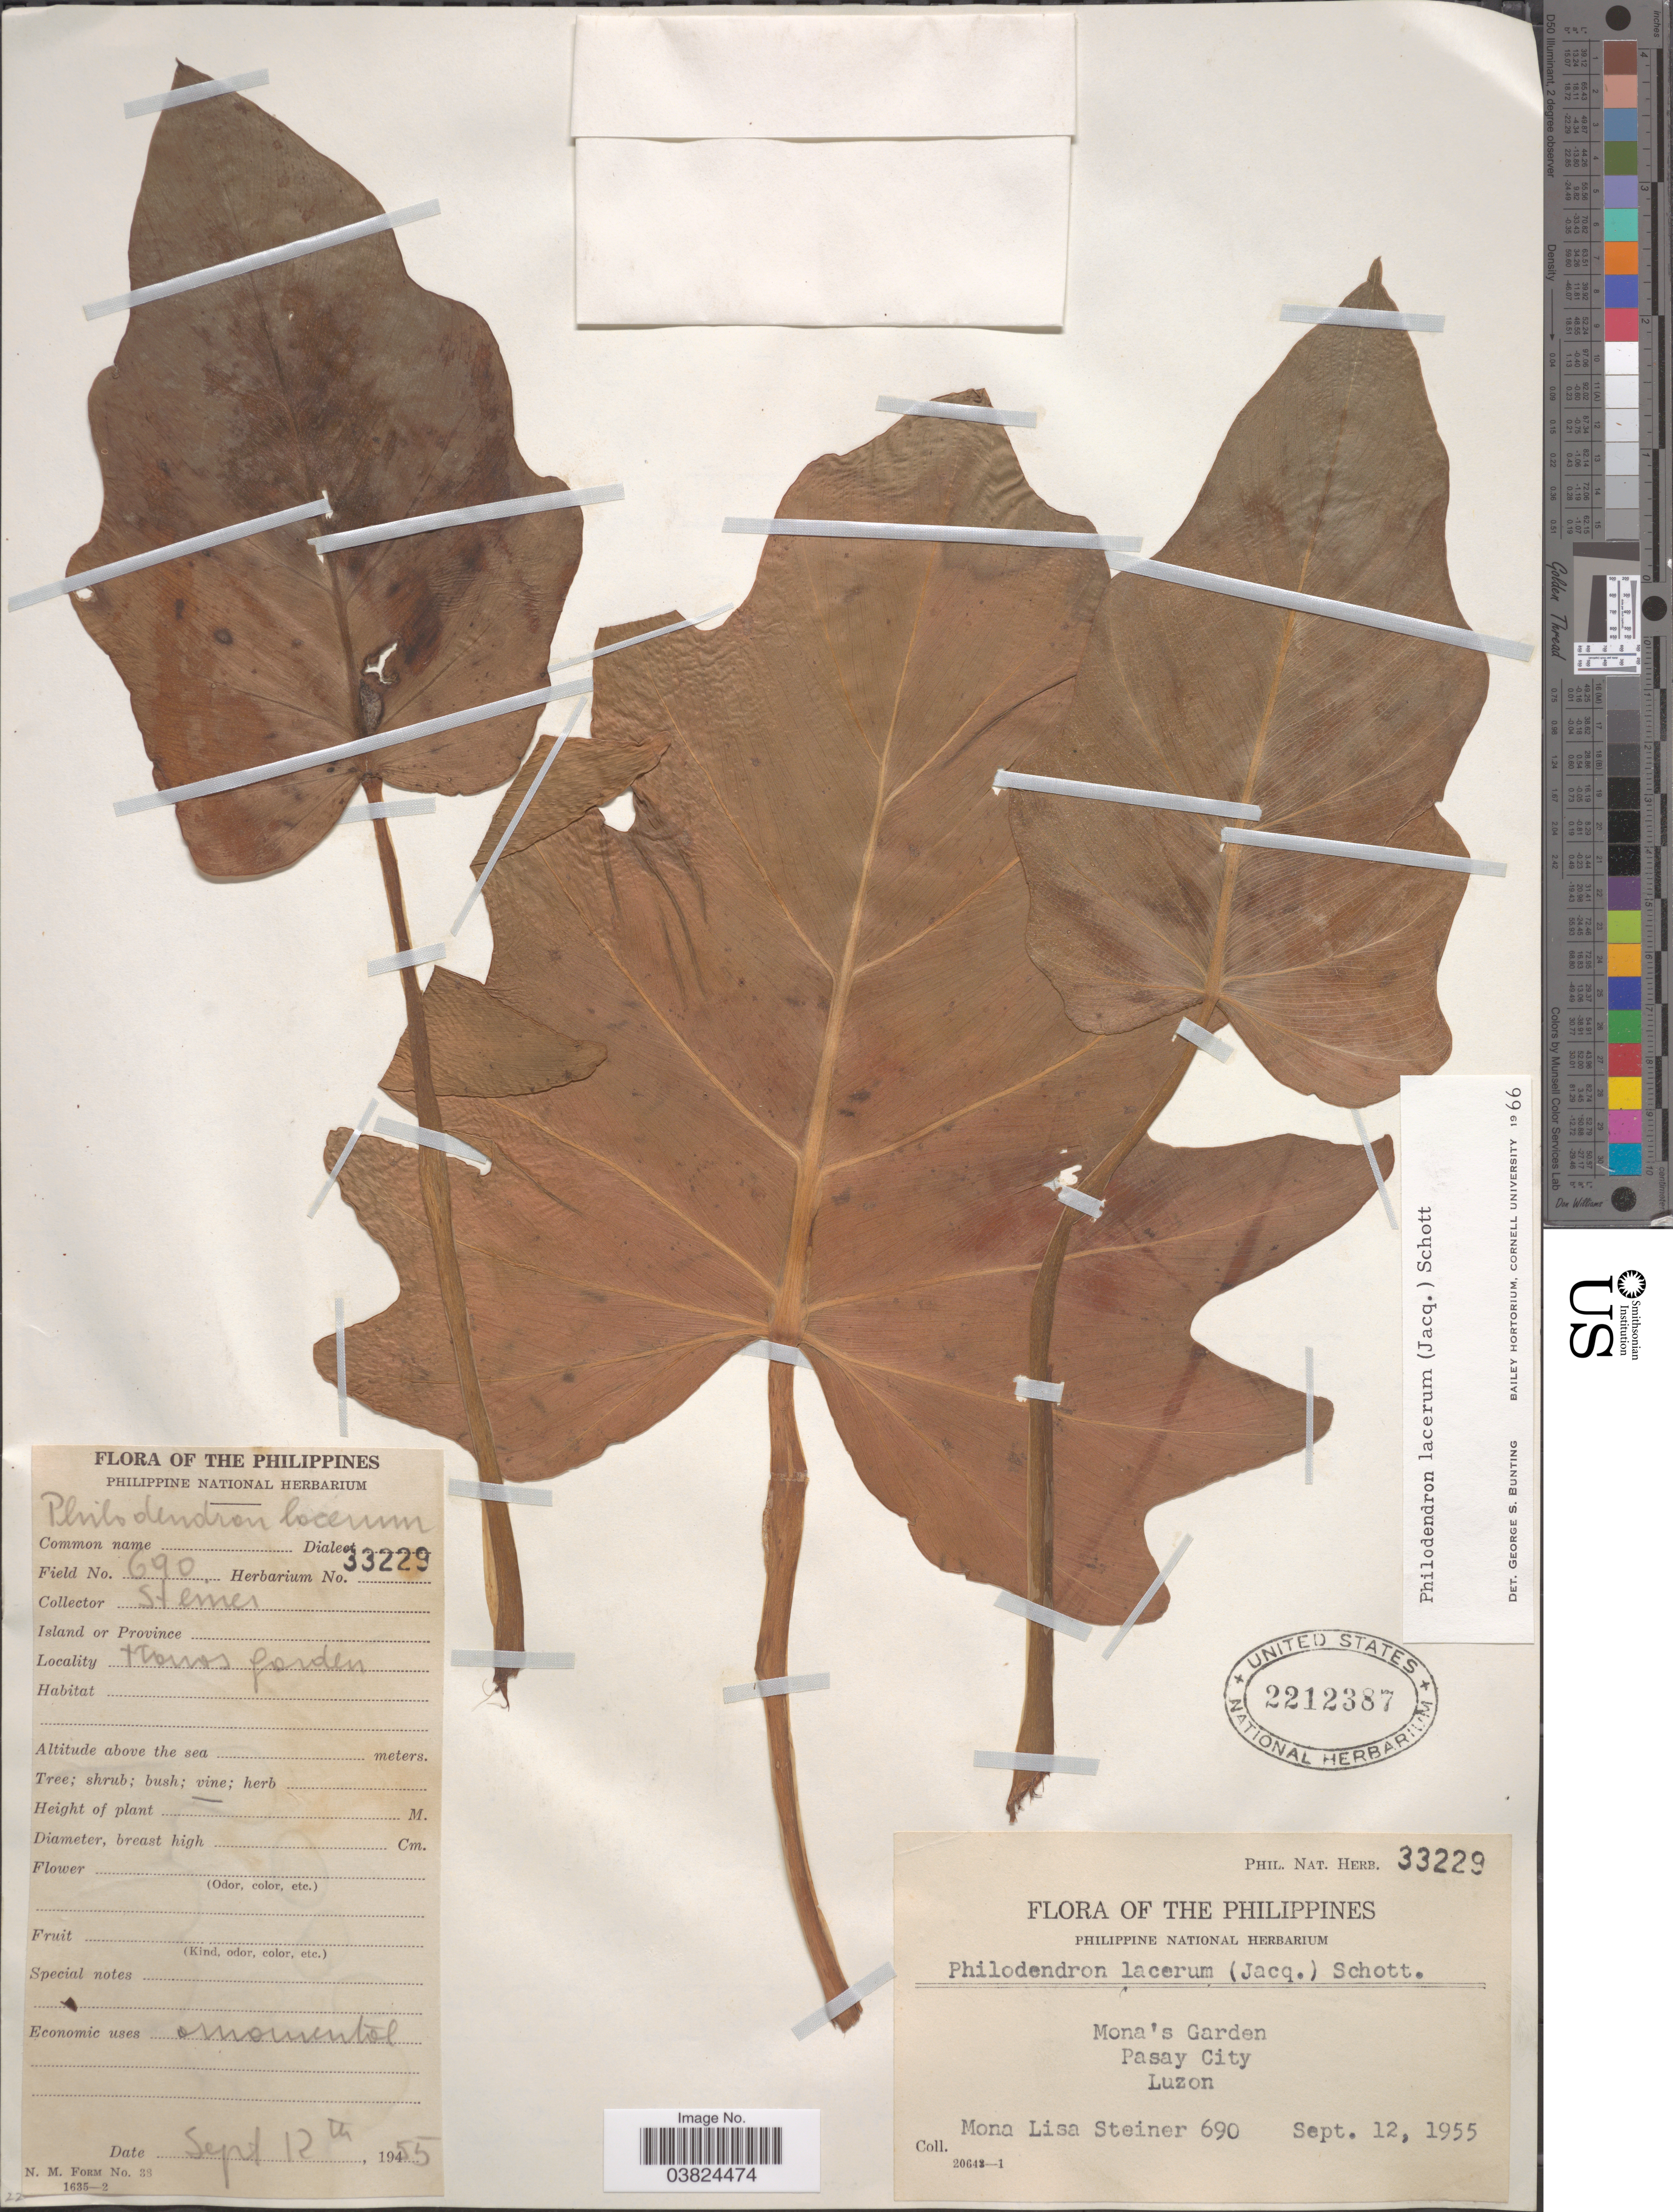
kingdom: Plantae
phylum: Tracheophyta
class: Liliopsida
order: Alismatales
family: Araceae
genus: Philodendron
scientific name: Philodendron lacerum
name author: (Jacq.) Schott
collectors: M. Steiner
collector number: Phil. Nat. Herb. 33229/690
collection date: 1955-09-12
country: Philippines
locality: Mona's Garden, Pasay City, Luzon.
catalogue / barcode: US 2212387